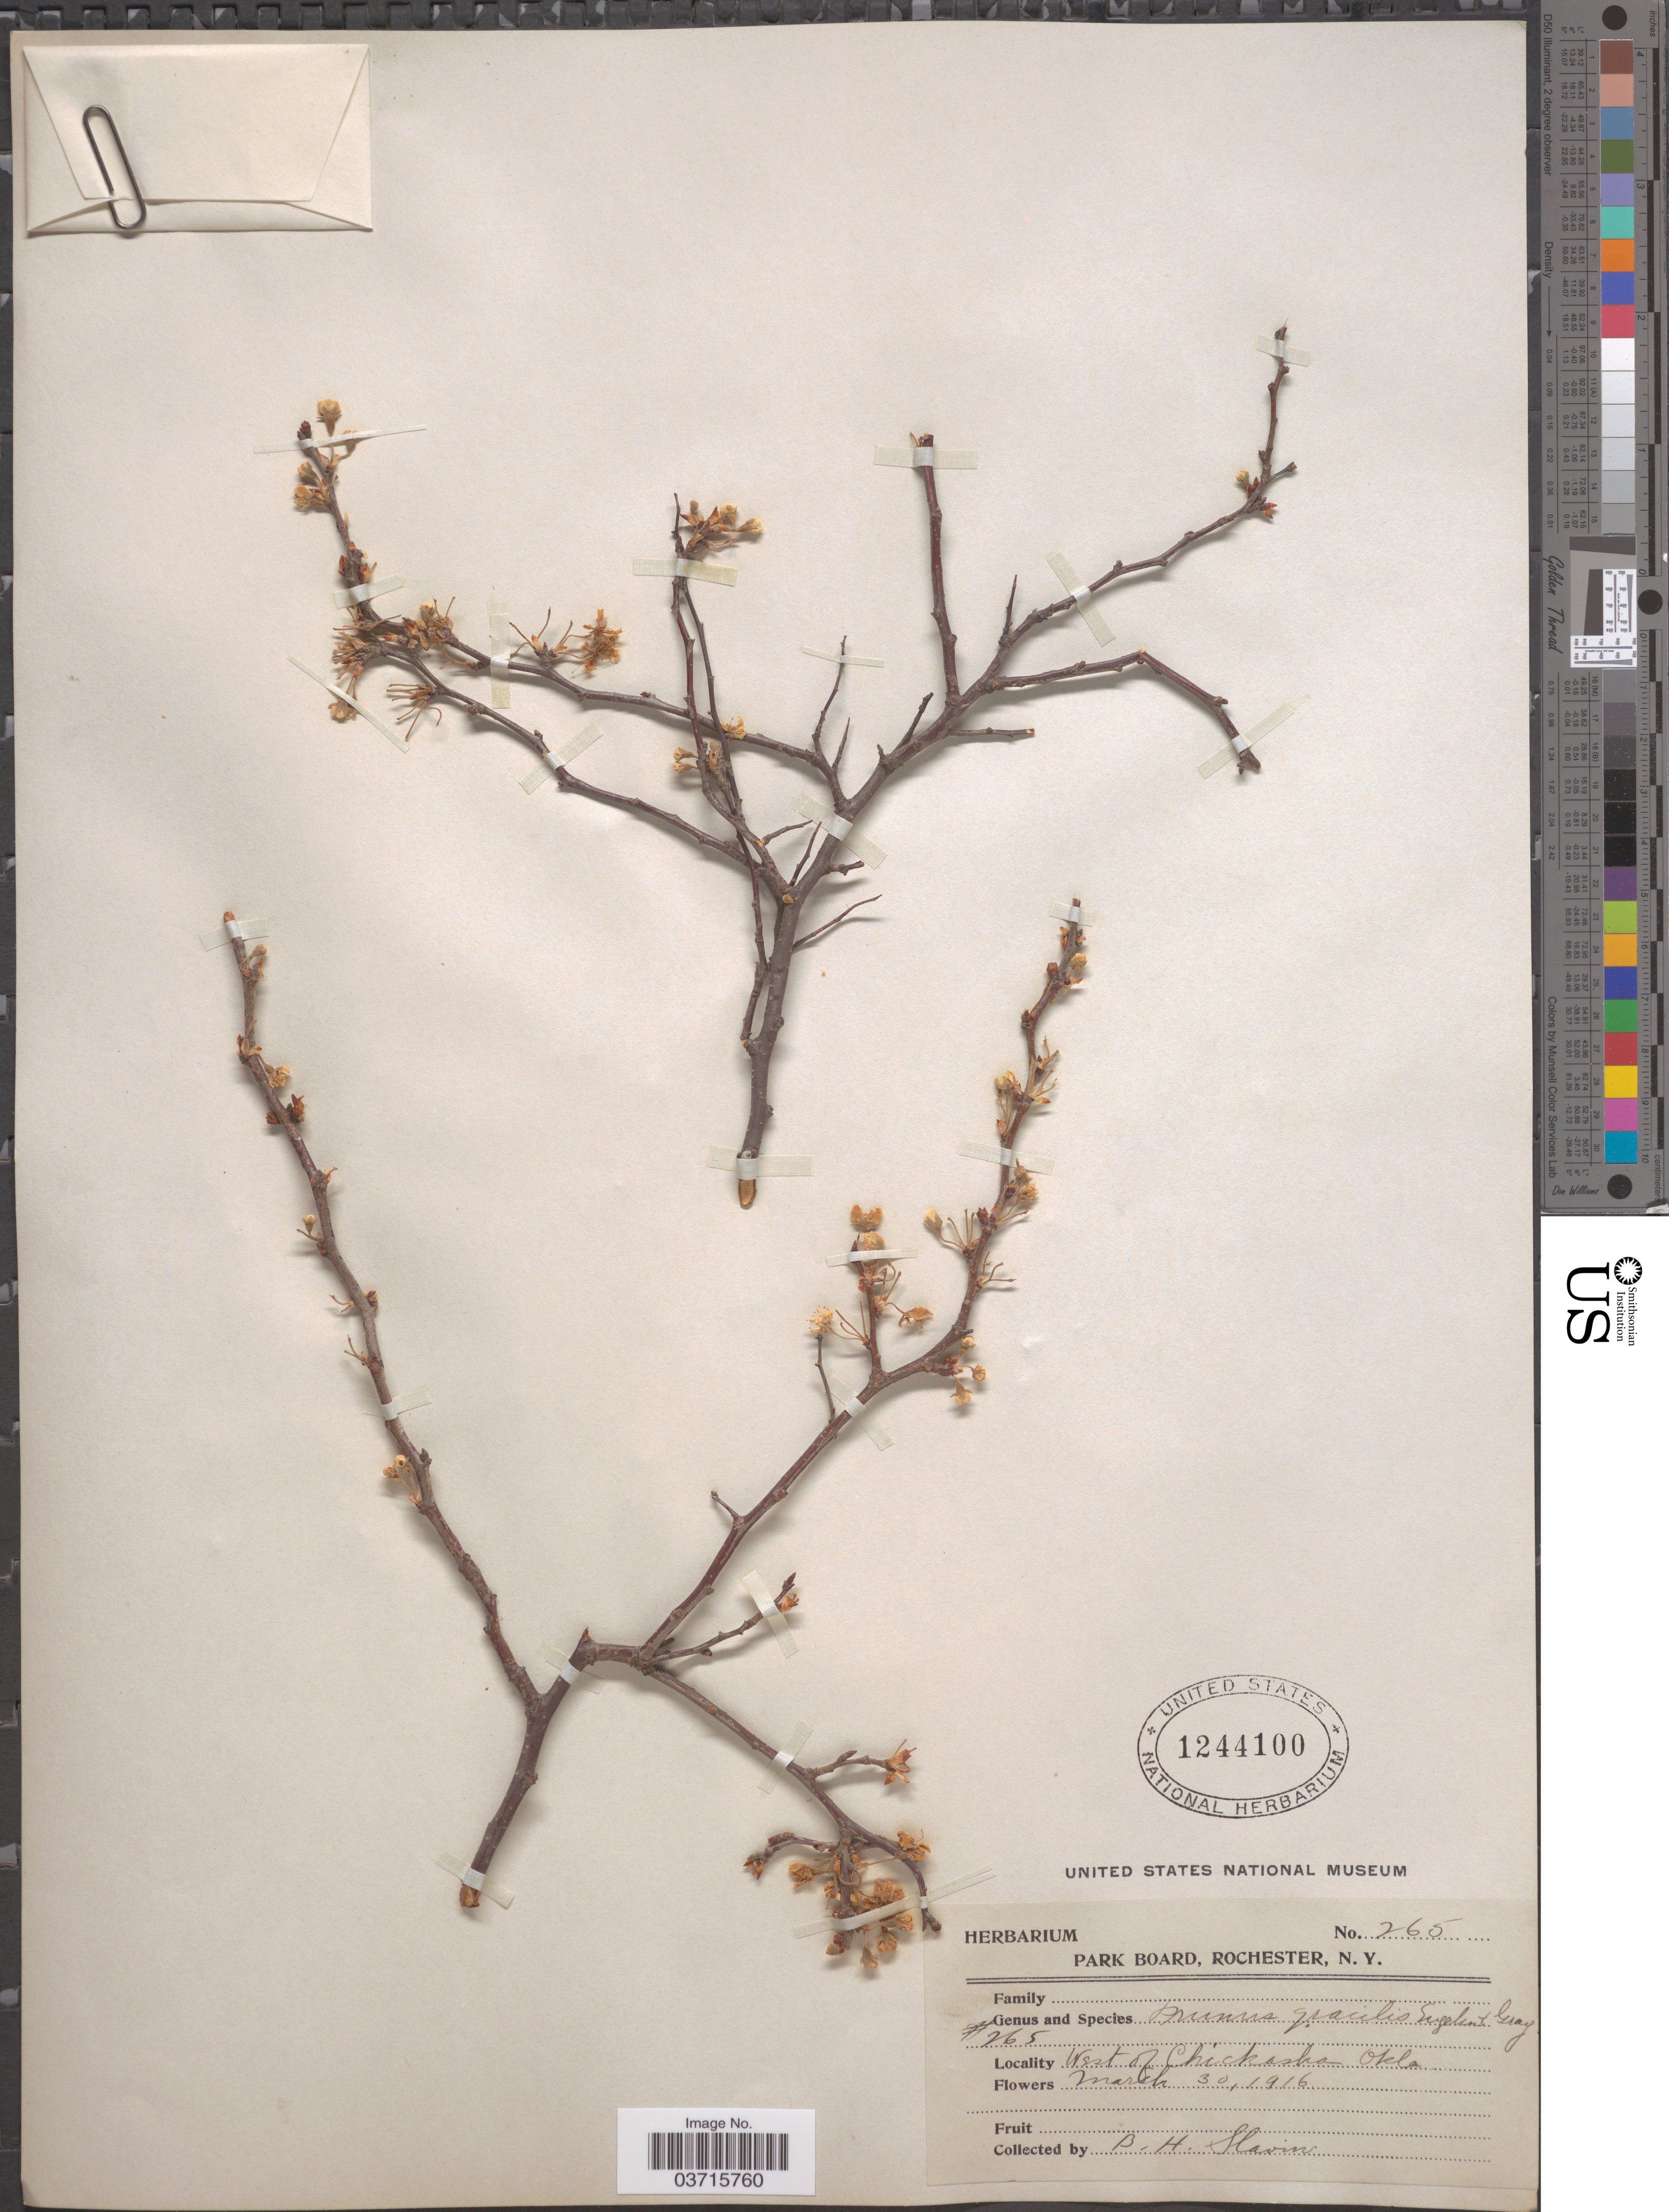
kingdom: Plantae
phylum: Tracheophyta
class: Magnoliopsida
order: Rosales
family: Rosaceae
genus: Prunus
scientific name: Prunus gracilis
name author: Engelm. & A. Gray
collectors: B. Slavin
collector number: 265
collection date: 1916-03-30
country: United States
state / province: Oklahoma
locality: West of Chickaska.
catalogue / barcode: US 1244100